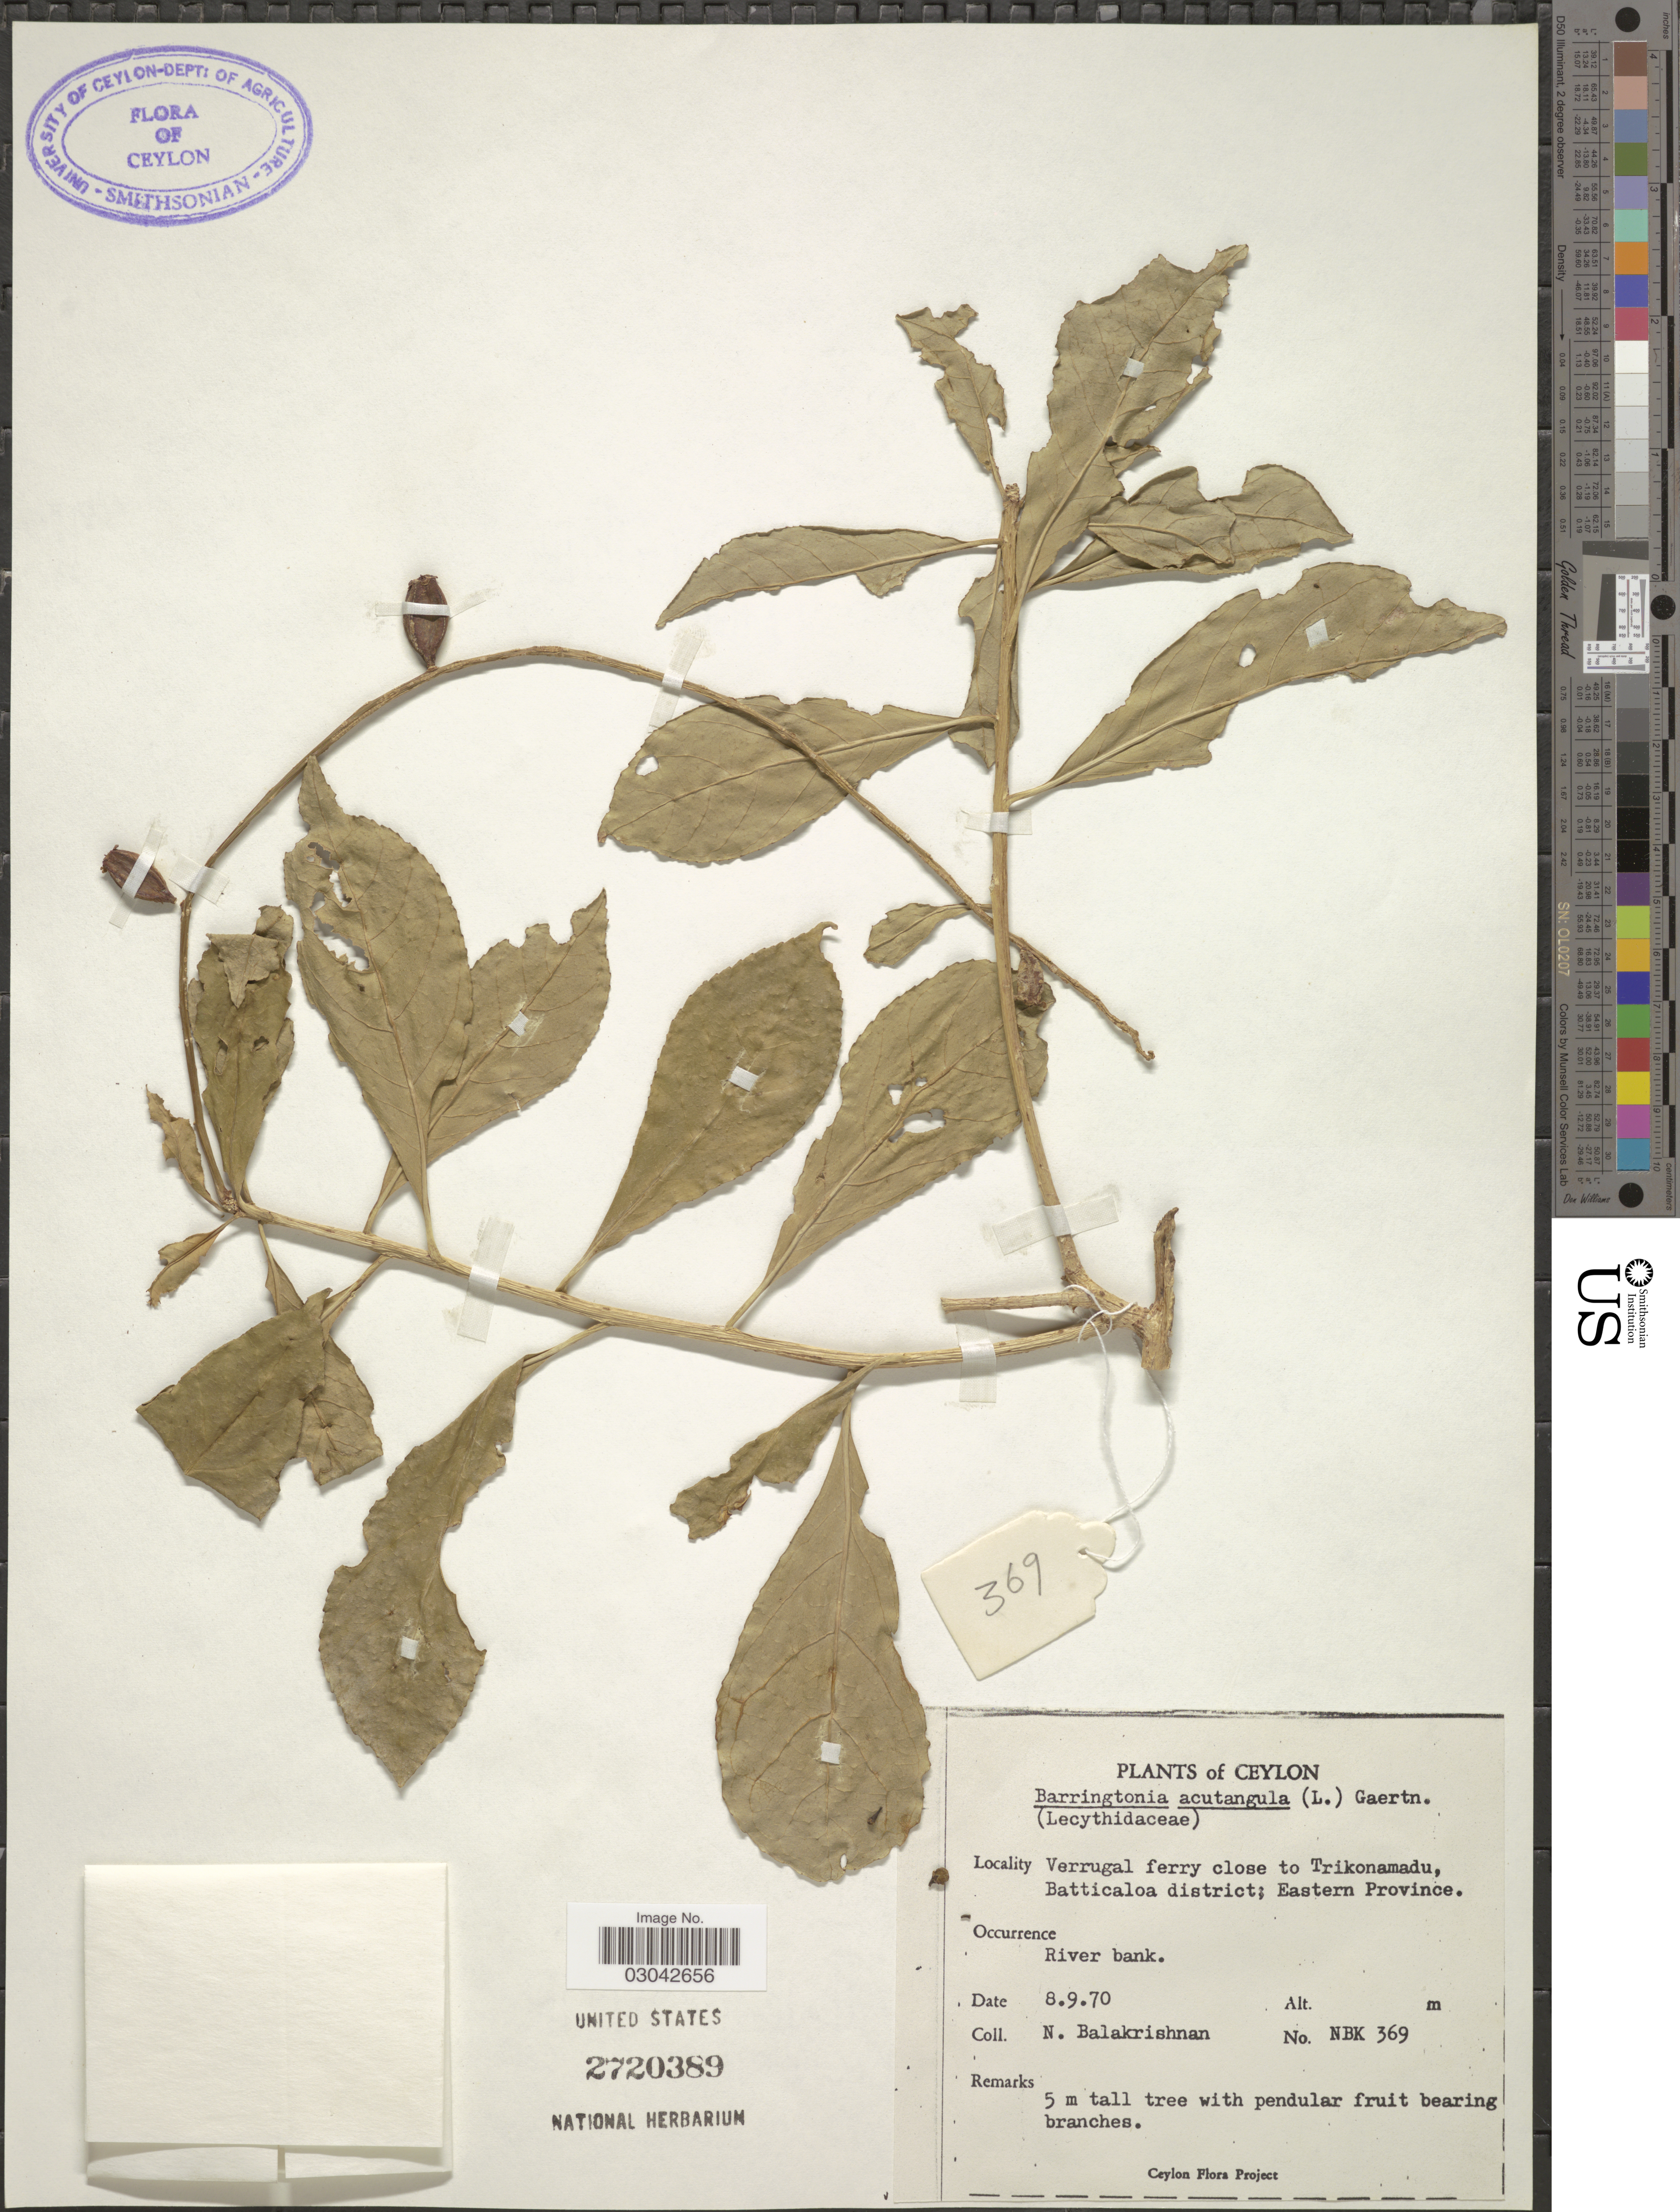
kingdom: Plantae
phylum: Tracheophyta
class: Magnoliopsida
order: Ericales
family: Lecythidaceae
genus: Barringtonia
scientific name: Barringtonia acutangula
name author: (L.) Gaertn.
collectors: N. Balakrishnan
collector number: NBK369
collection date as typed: Transcribed d/m/y: 8/9/70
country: Sri Lanka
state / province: Eastern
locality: Ceylon. Verrugal ferry close to Trikonamadu, Batticaloa district.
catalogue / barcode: US 2720389